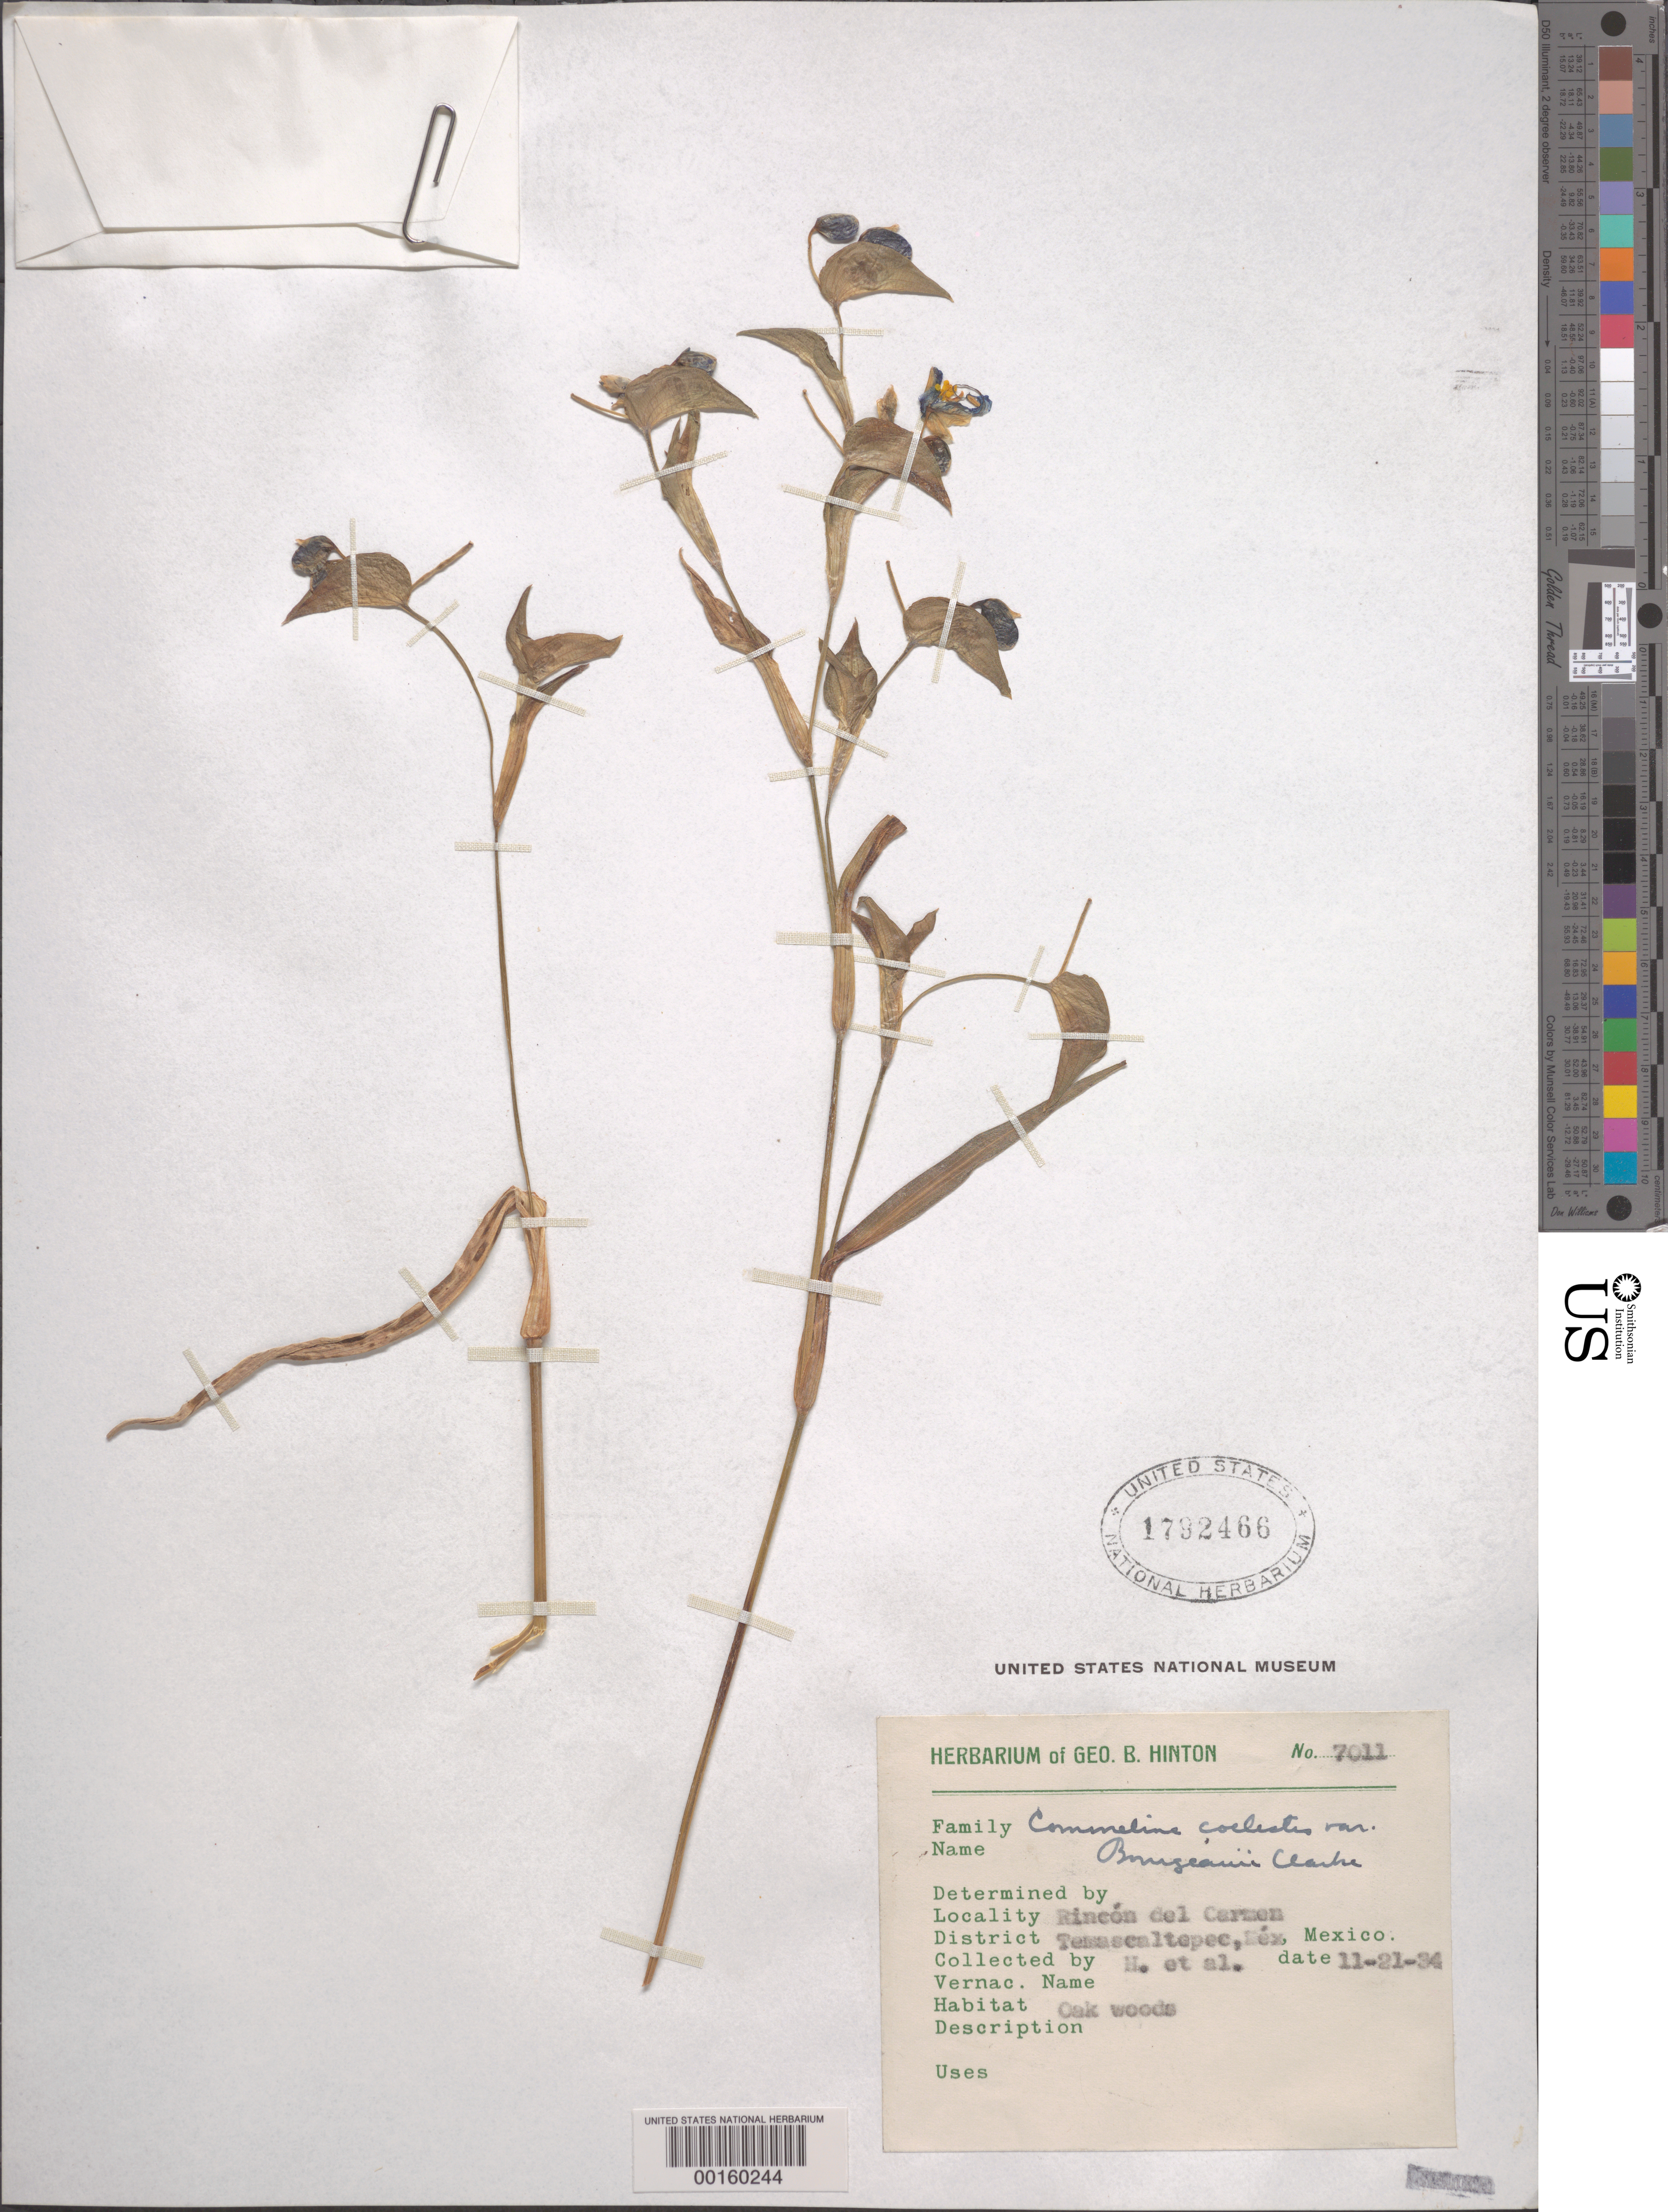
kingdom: Plantae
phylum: Tracheophyta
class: Liliopsida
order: Commelinales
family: Commelinaceae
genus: Commelina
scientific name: Commelina coelestis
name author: Willd.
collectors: G. B. Hinton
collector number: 7011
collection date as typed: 21 Nov 1934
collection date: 1934-11-21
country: Mexico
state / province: México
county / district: Temascaltepec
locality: Rincon del Carmen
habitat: Oak woods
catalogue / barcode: US 1792466